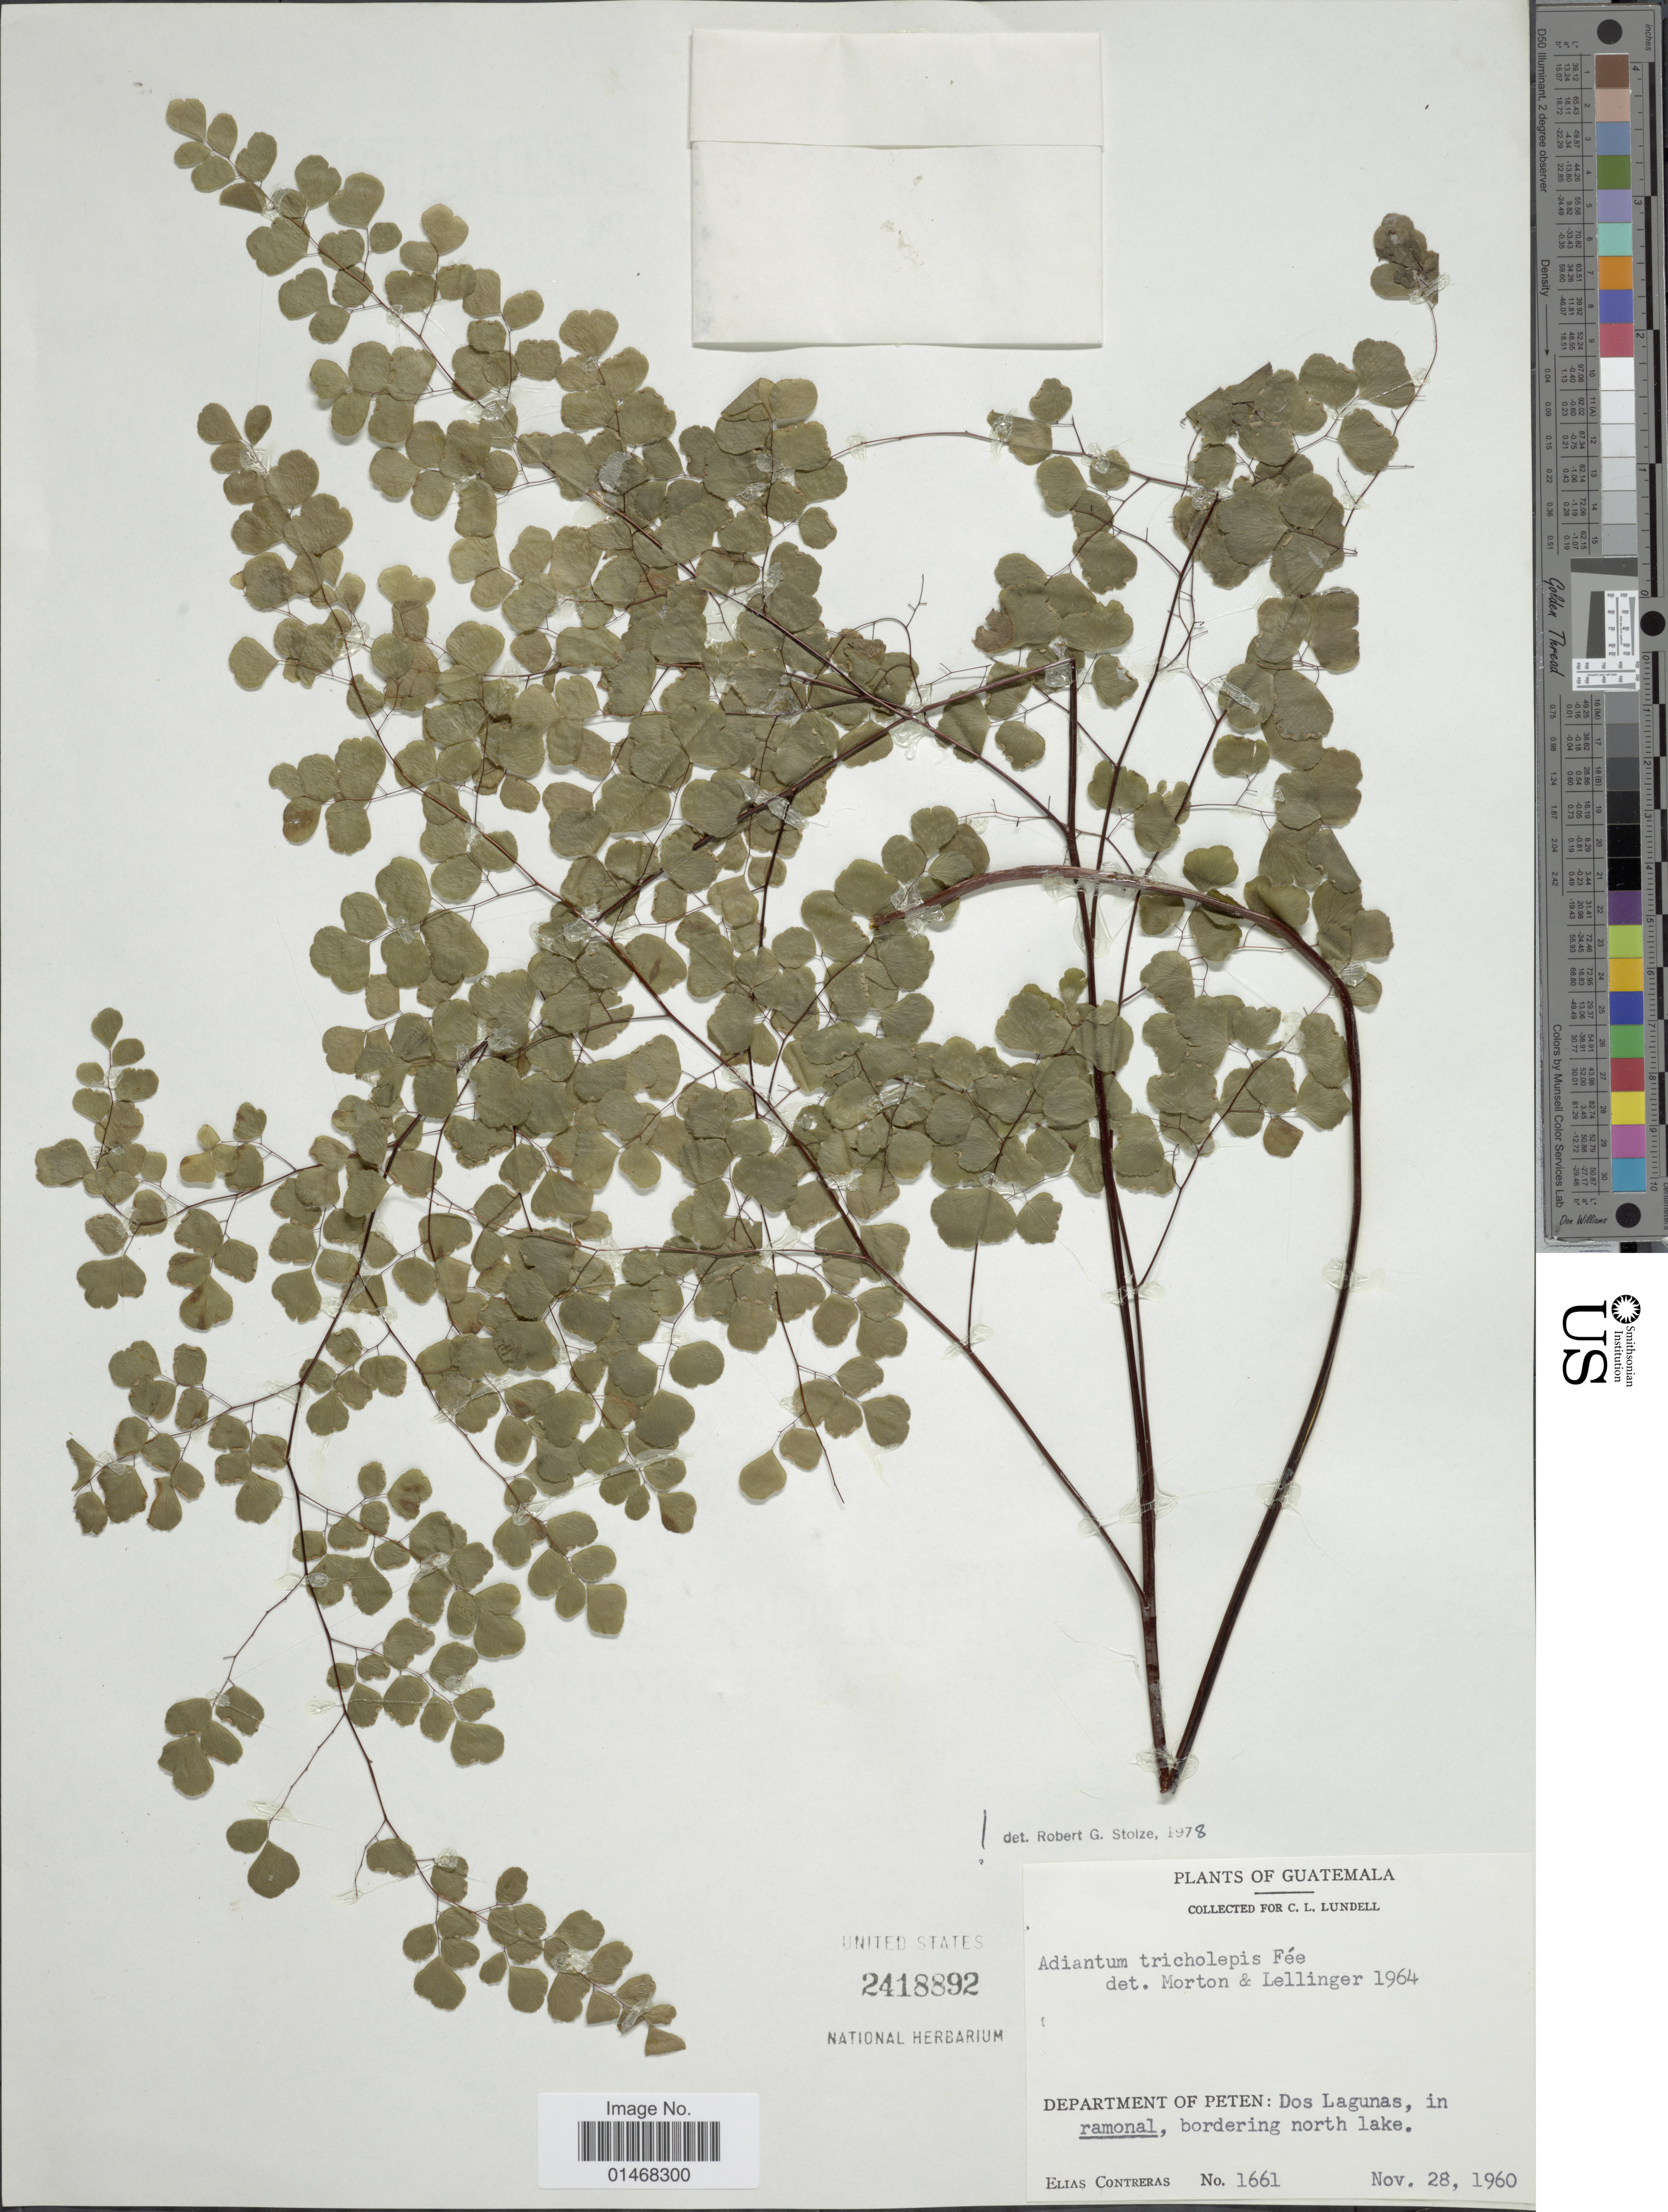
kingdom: Plantae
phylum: Tracheophyta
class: Polypodiopsida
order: Polypodiales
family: Pteridaceae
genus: Adiantum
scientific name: Adiantum tricholepis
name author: Fée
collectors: E. Contreras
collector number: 1661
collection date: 1960-11-28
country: Guatemala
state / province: El Petén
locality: Department of Peten: Dos Lagunas, in ramonal, bordering north lake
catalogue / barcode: US 2418892